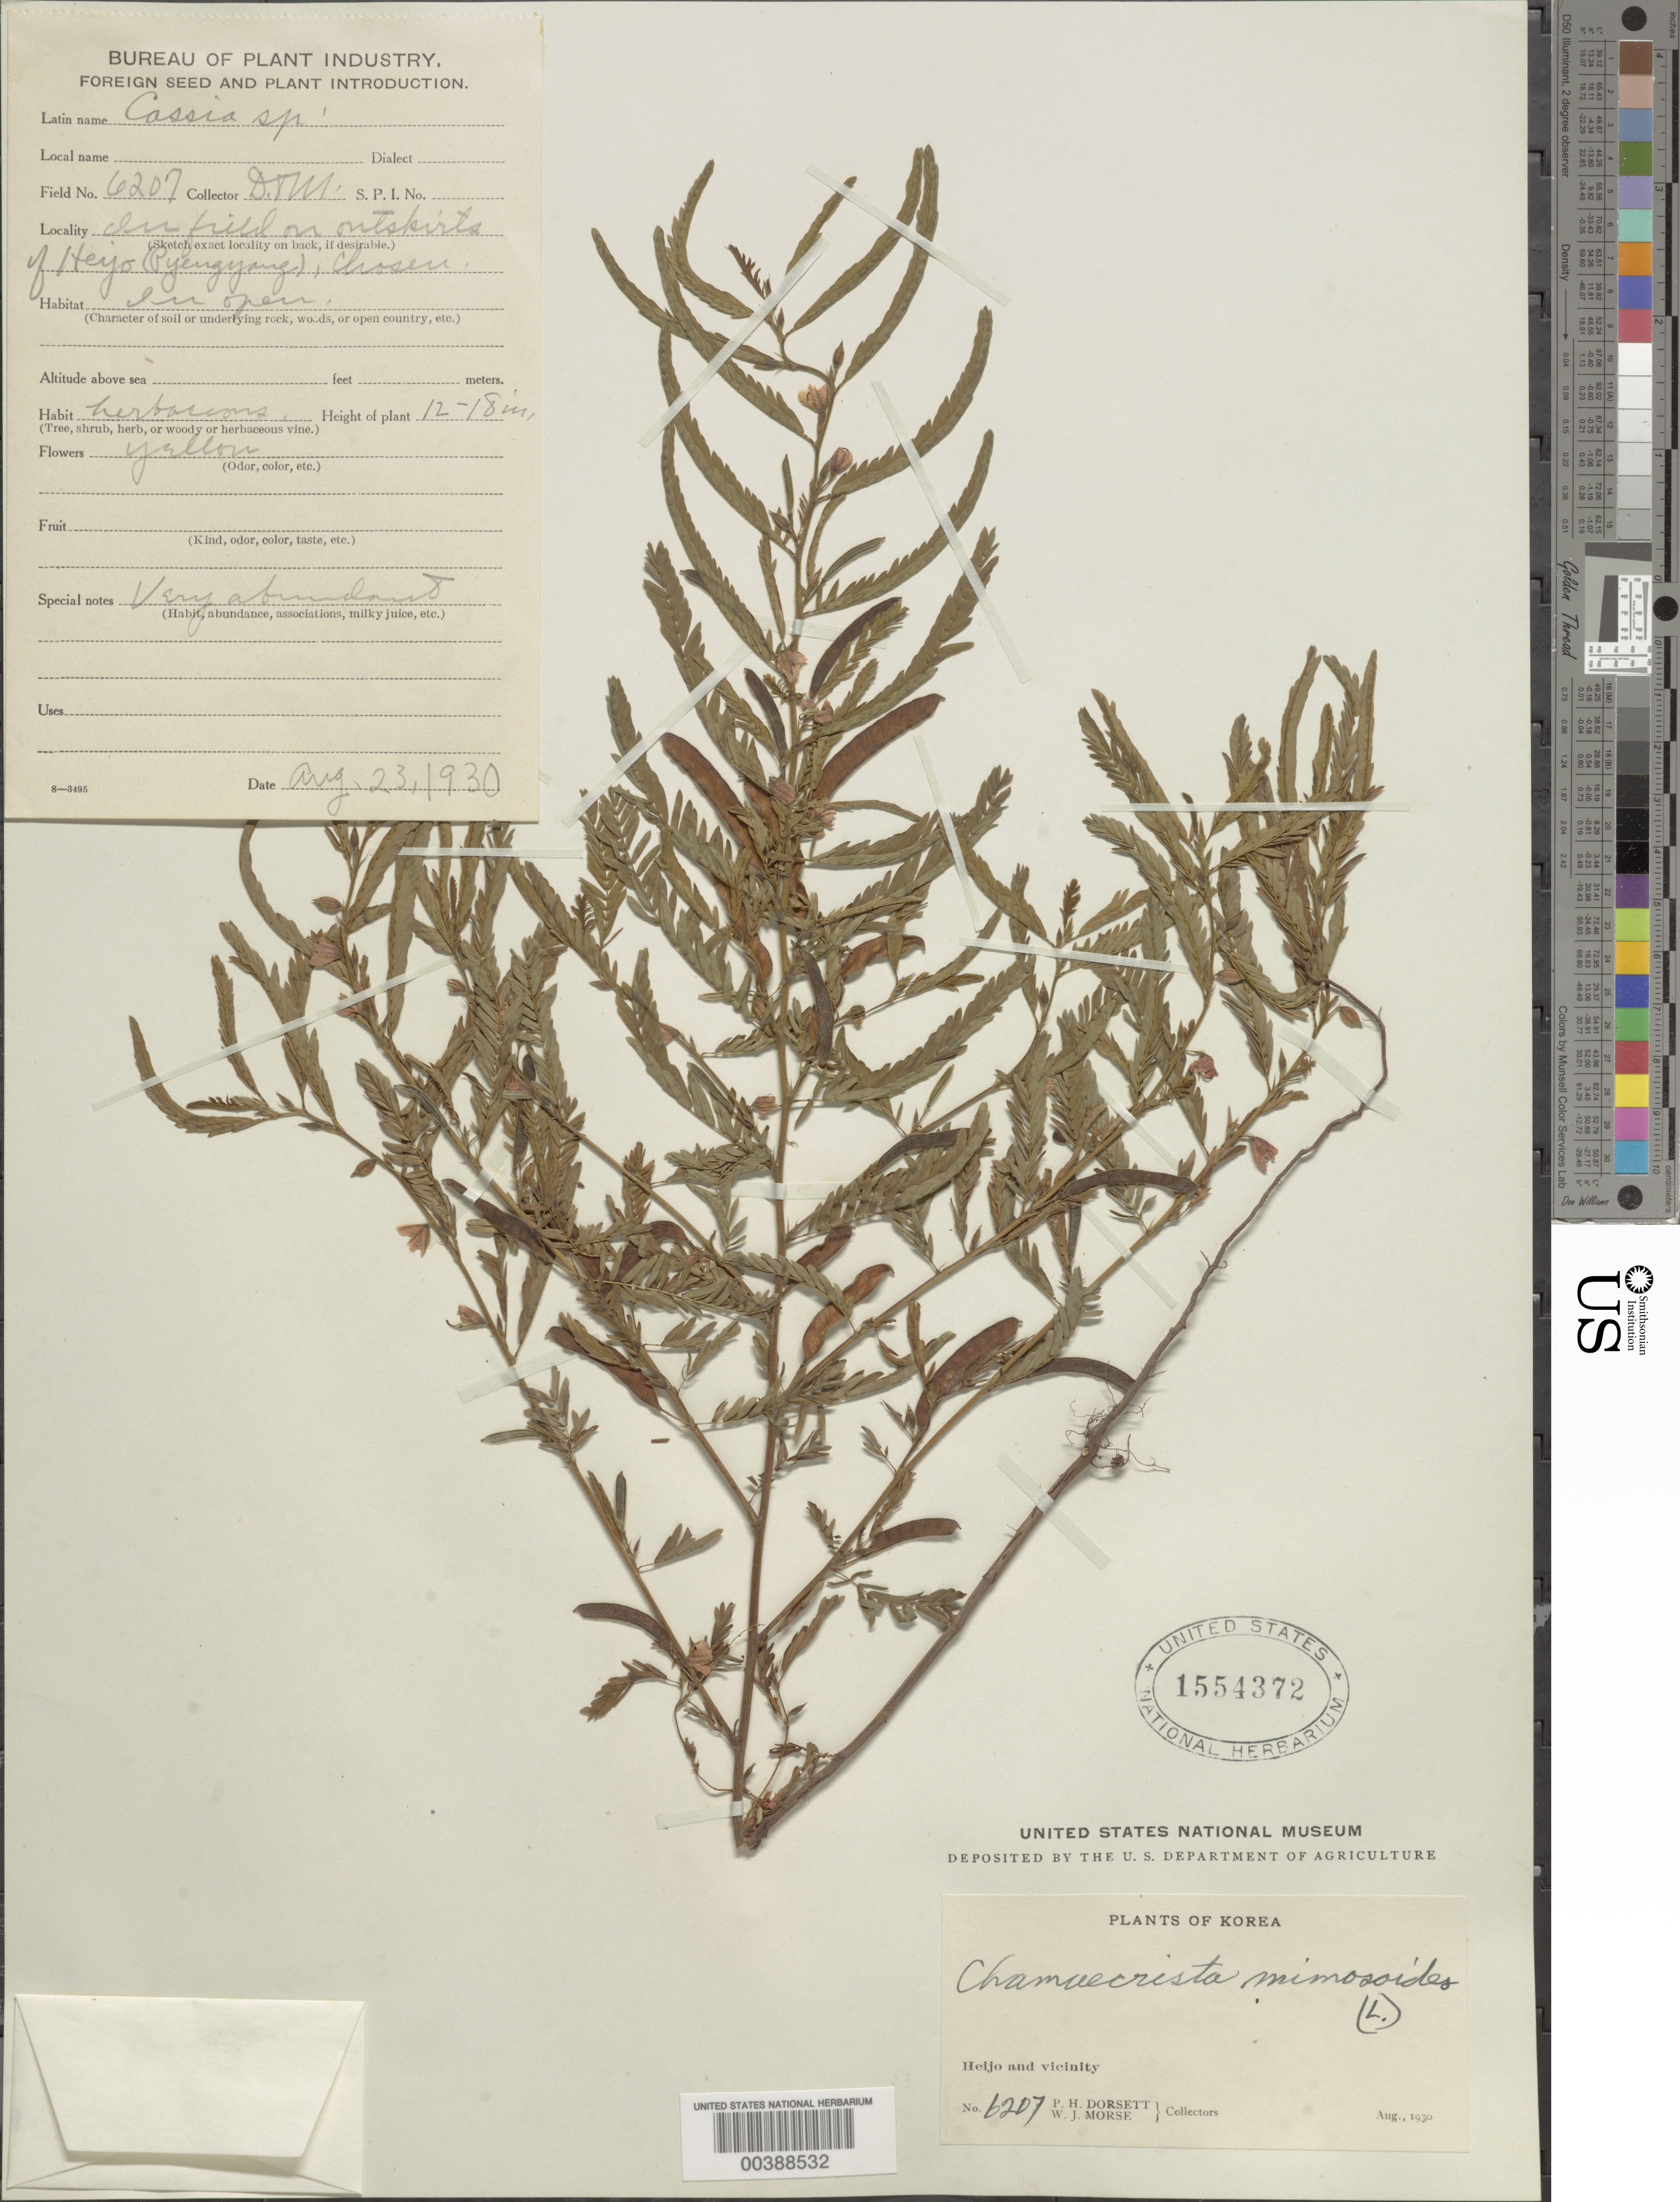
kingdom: Plantae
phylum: Tracheophyta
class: Magnoliopsida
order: Fabales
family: Fabaceae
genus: Chamaecrista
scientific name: Chamaecrista mimosoides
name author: (L.) Greene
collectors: P. H. Dorsett & W. J. Morse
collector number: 1207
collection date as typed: Aug 1930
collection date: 1930-08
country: North Korea / South Korea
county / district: P'yongyang-si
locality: Heijo and vicinity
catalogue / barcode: US 1554372